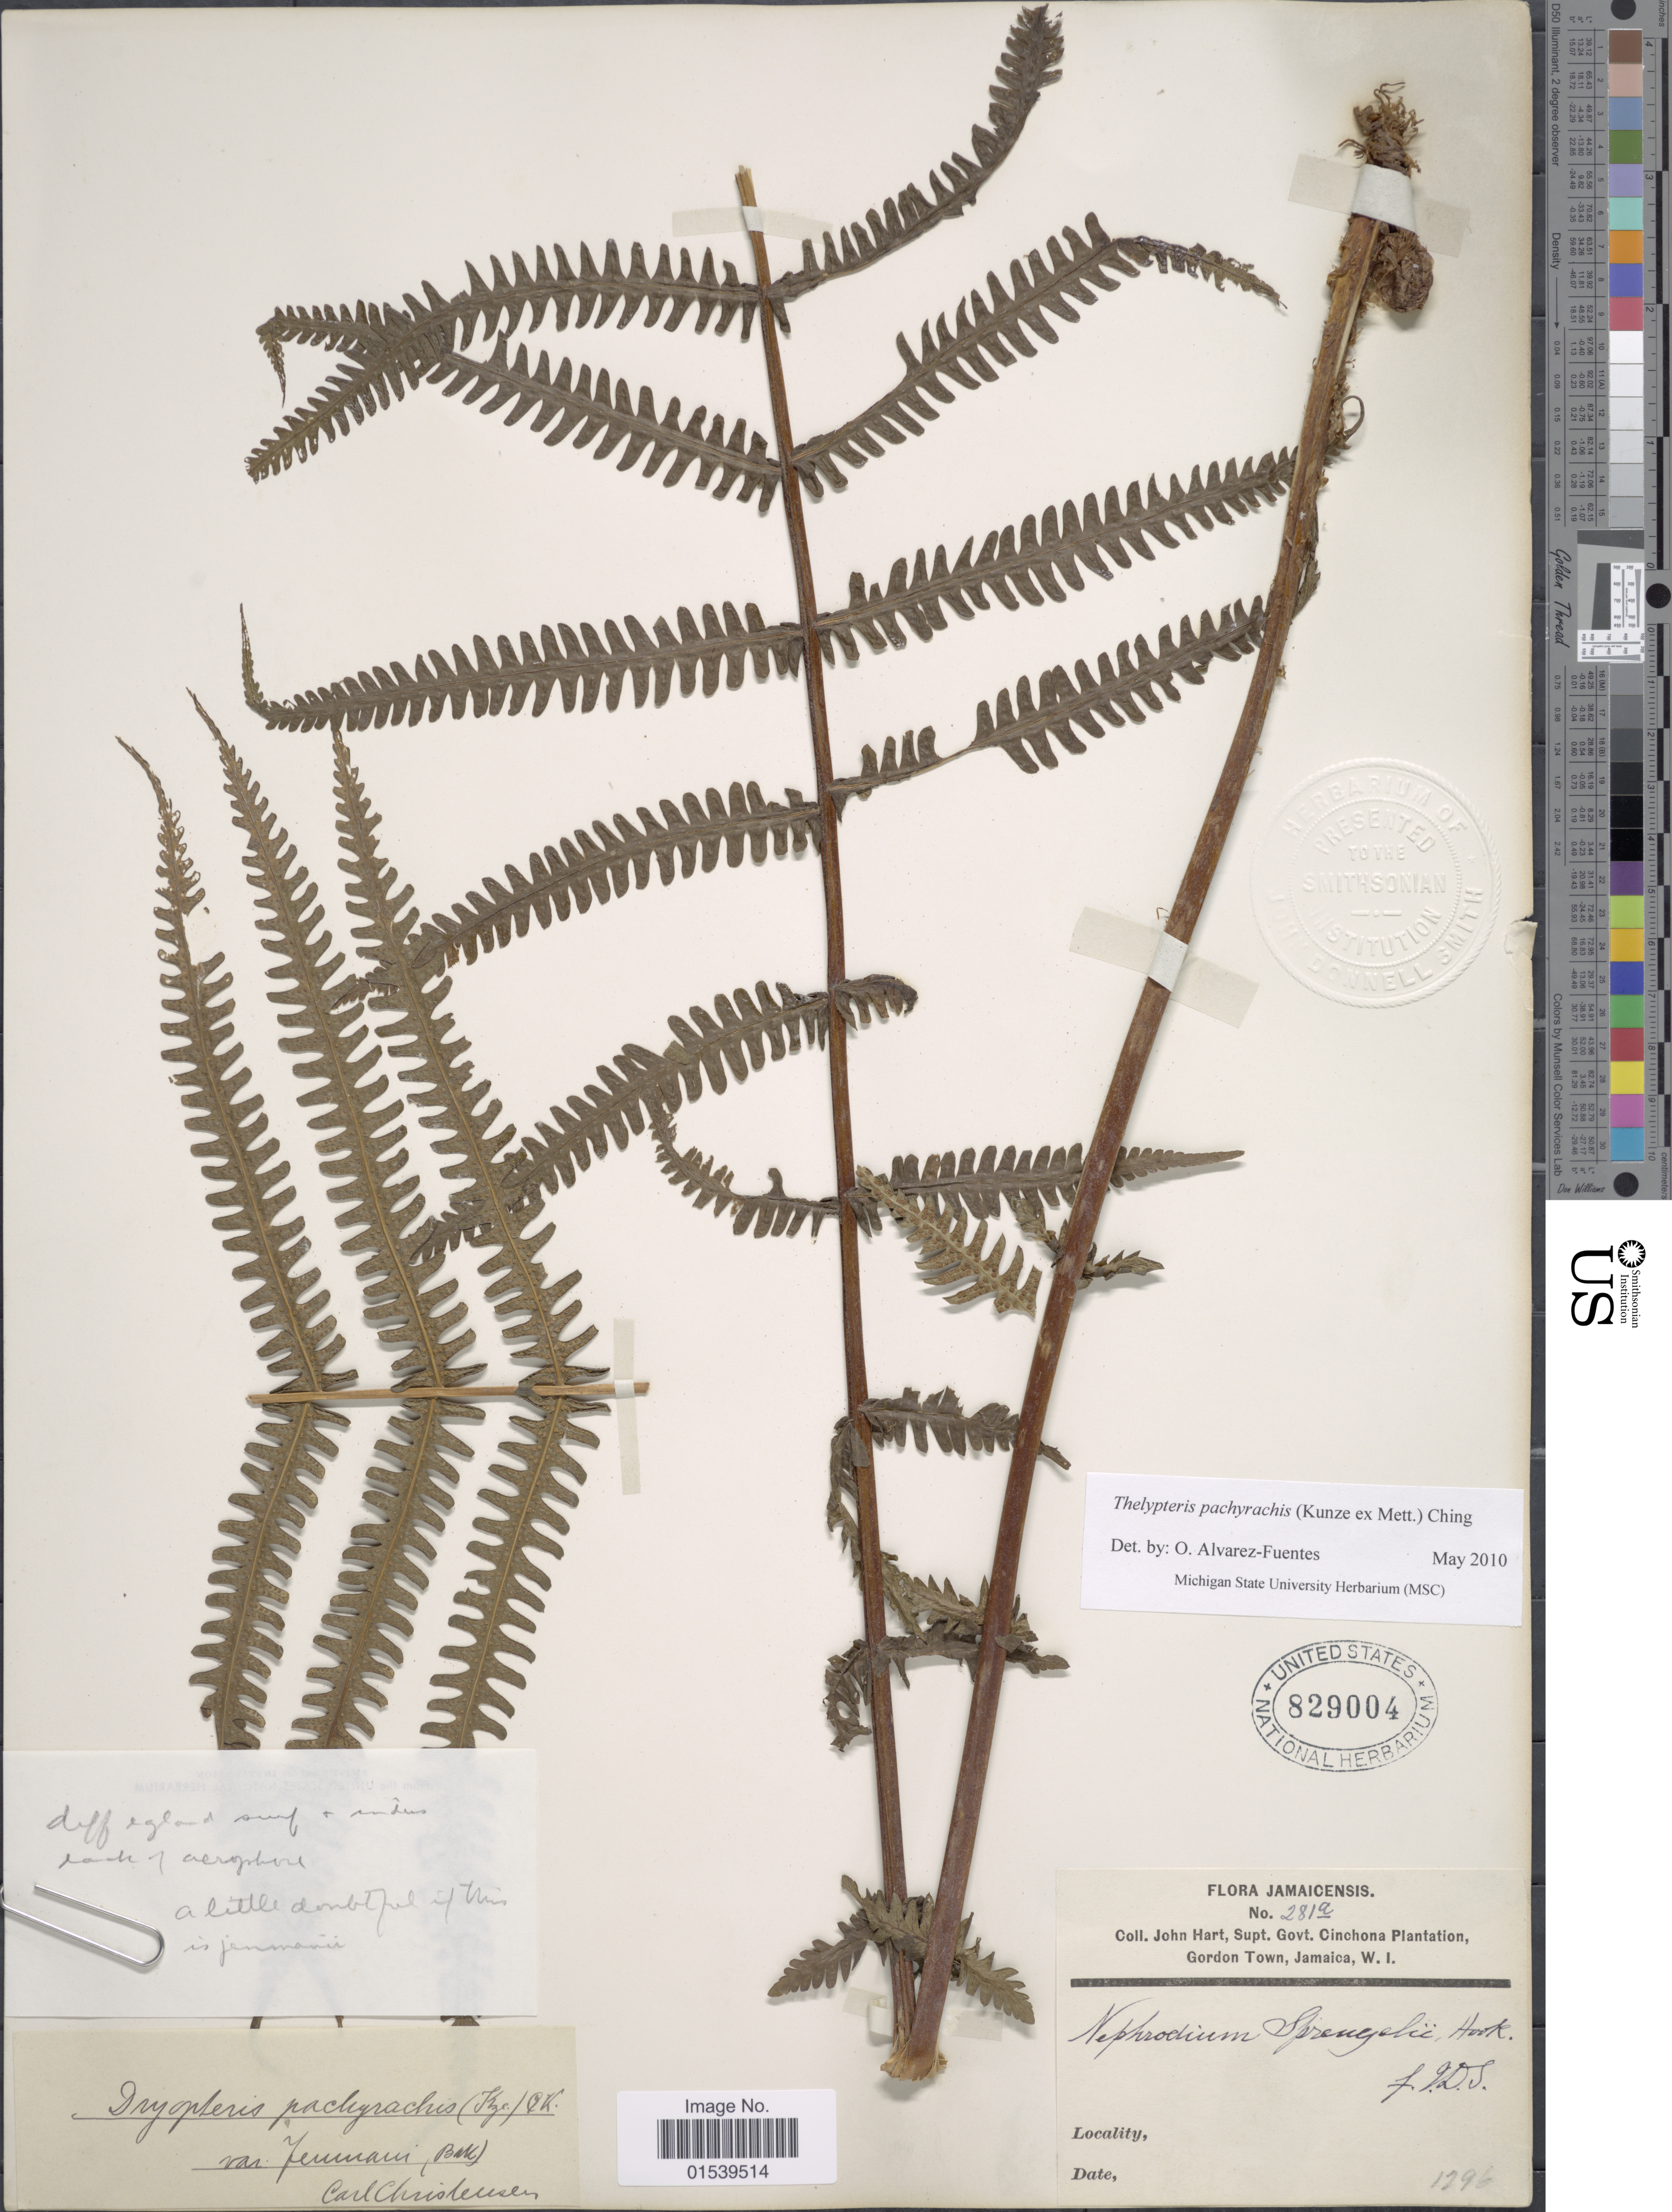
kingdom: Plantae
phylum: Tracheophyta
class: Polypodiopsida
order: Polypodiales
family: Thelypteridaceae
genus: Amauropelta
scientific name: Amauropelta pachyrachis (Kunze) comb. nov., ined 2015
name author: (Kunze)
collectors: J. H. Hart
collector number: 281a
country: Jamaica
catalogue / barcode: US 829004